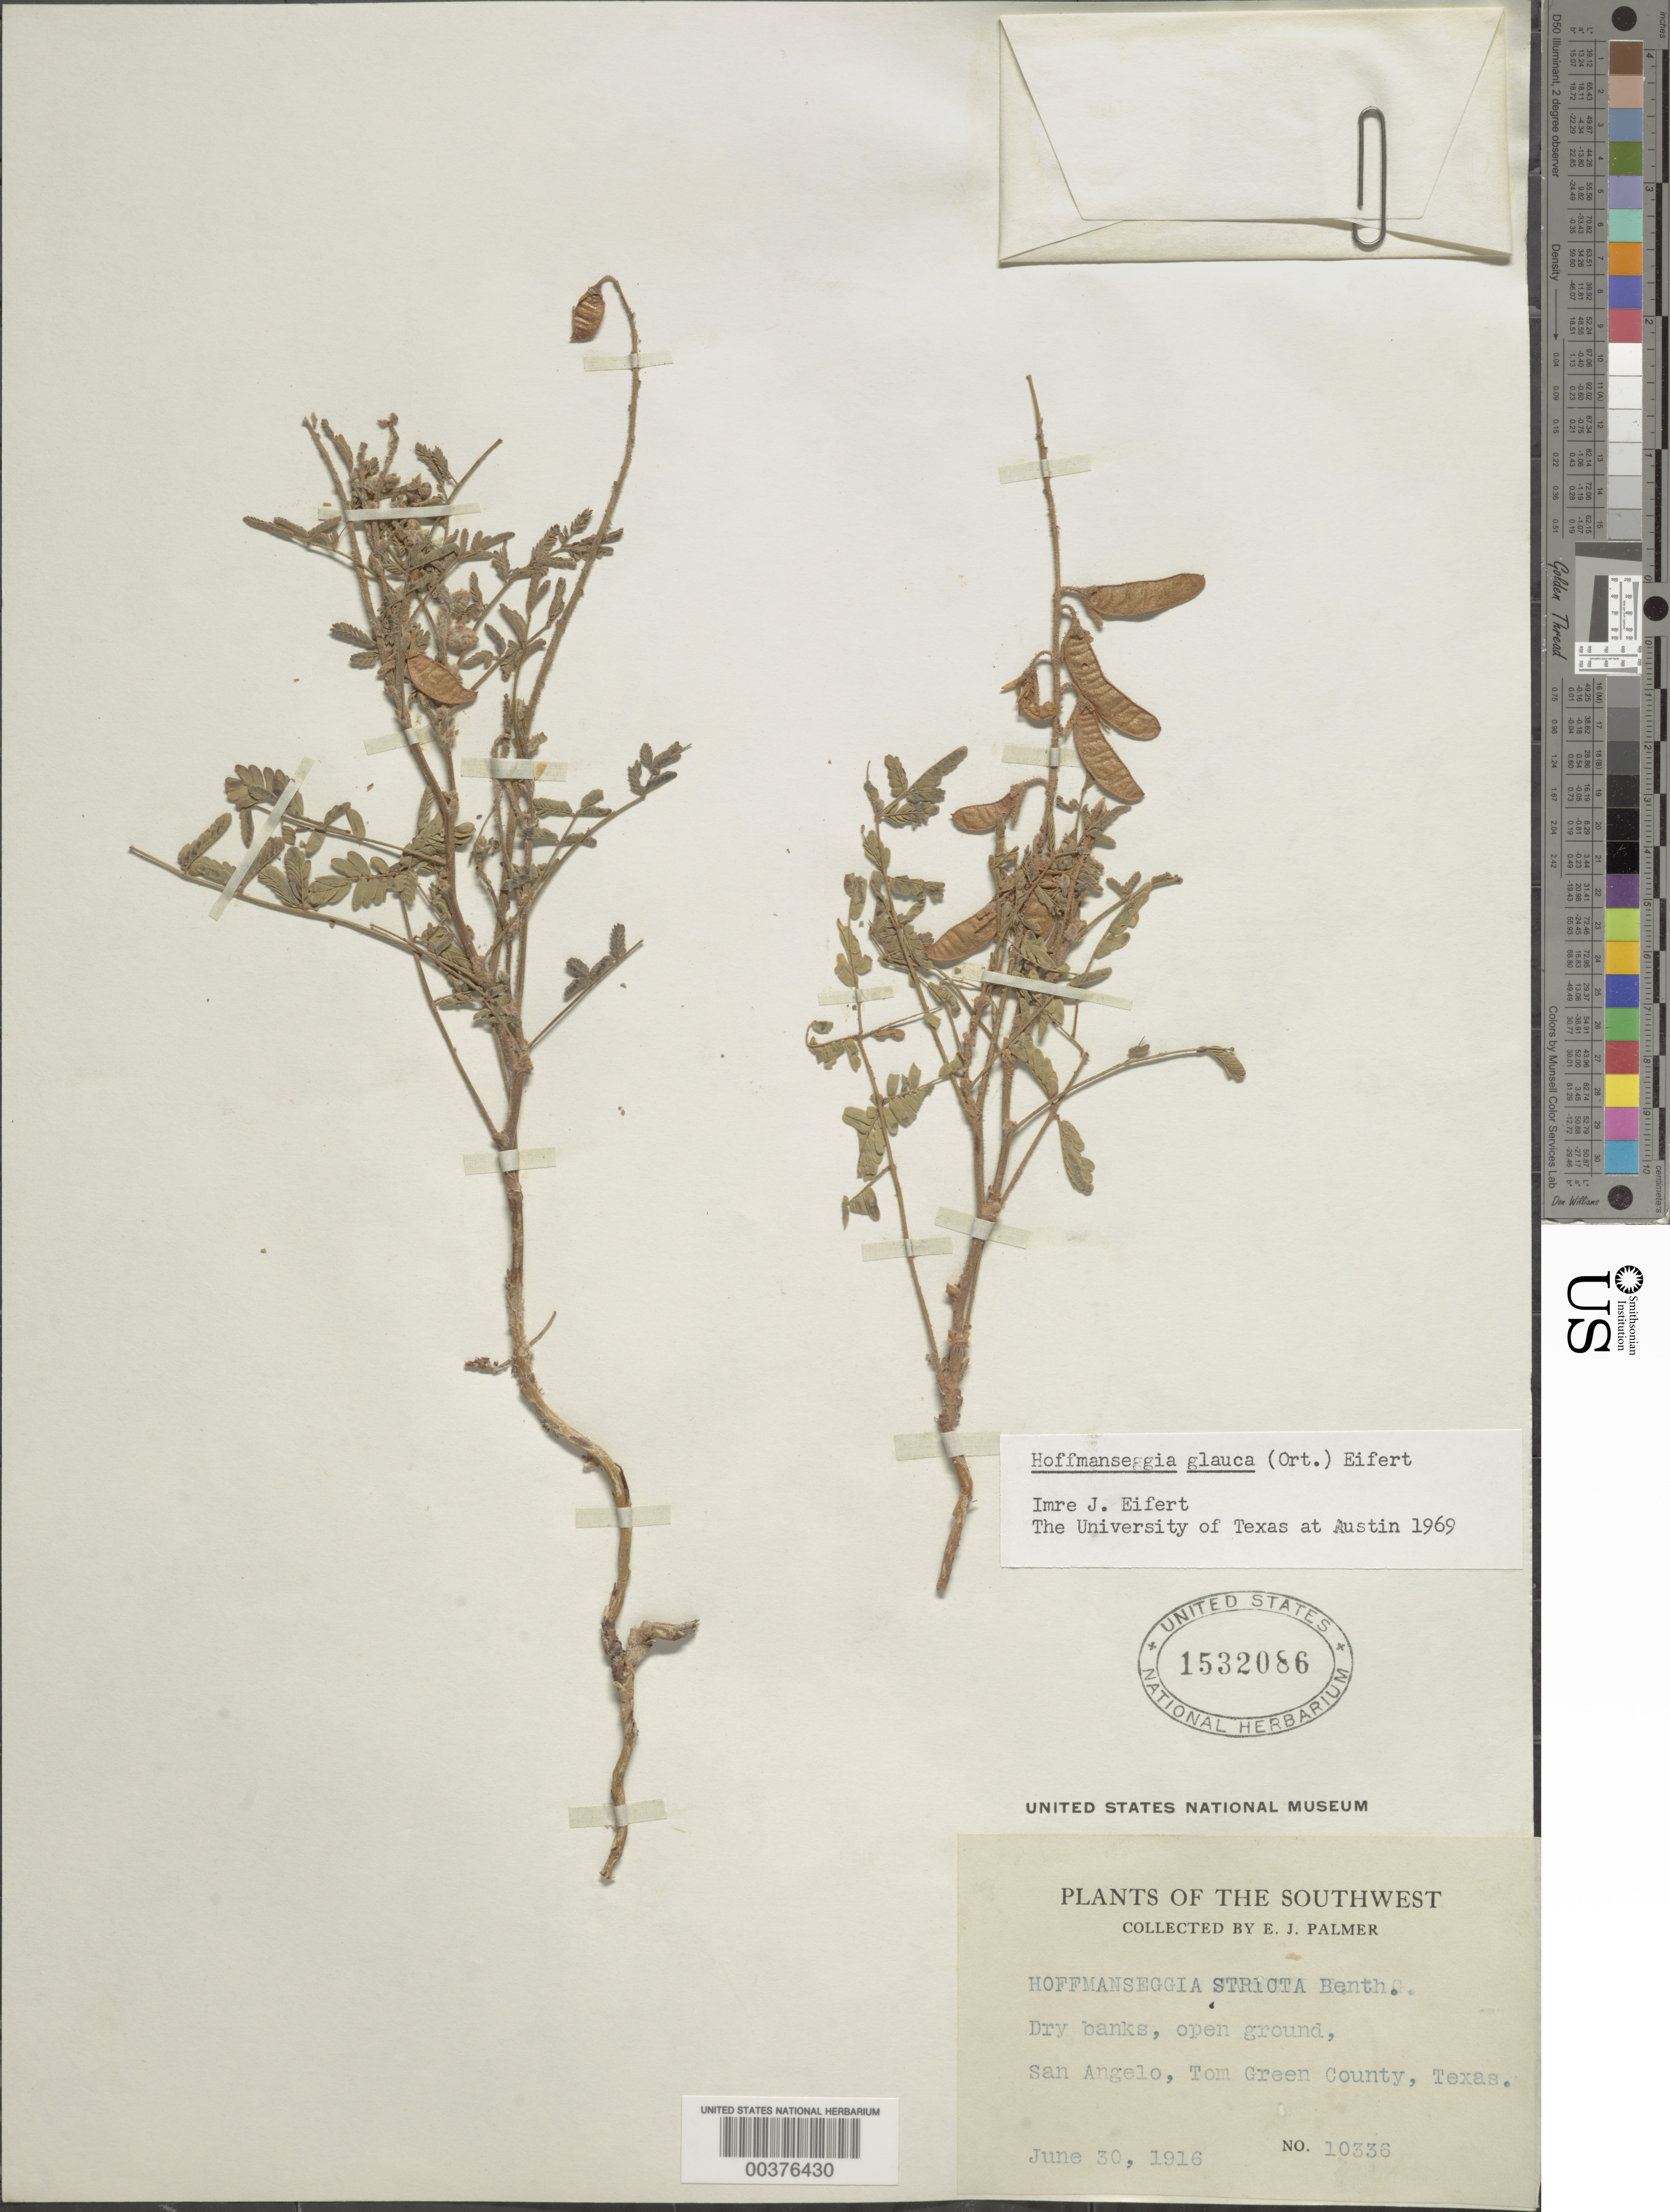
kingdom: Plantae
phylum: Tracheophyta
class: Magnoliopsida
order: Fabales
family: Fabaceae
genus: Hoffmannseggia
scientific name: Hoffmannseggia glauca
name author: (Ortega) Eifert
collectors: E. J. Palmer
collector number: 10336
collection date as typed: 30 Jun 1916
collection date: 1916-06-30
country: United States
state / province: Texas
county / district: Tom Green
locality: San angelo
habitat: Dry banks, open ground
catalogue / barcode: US 1532086